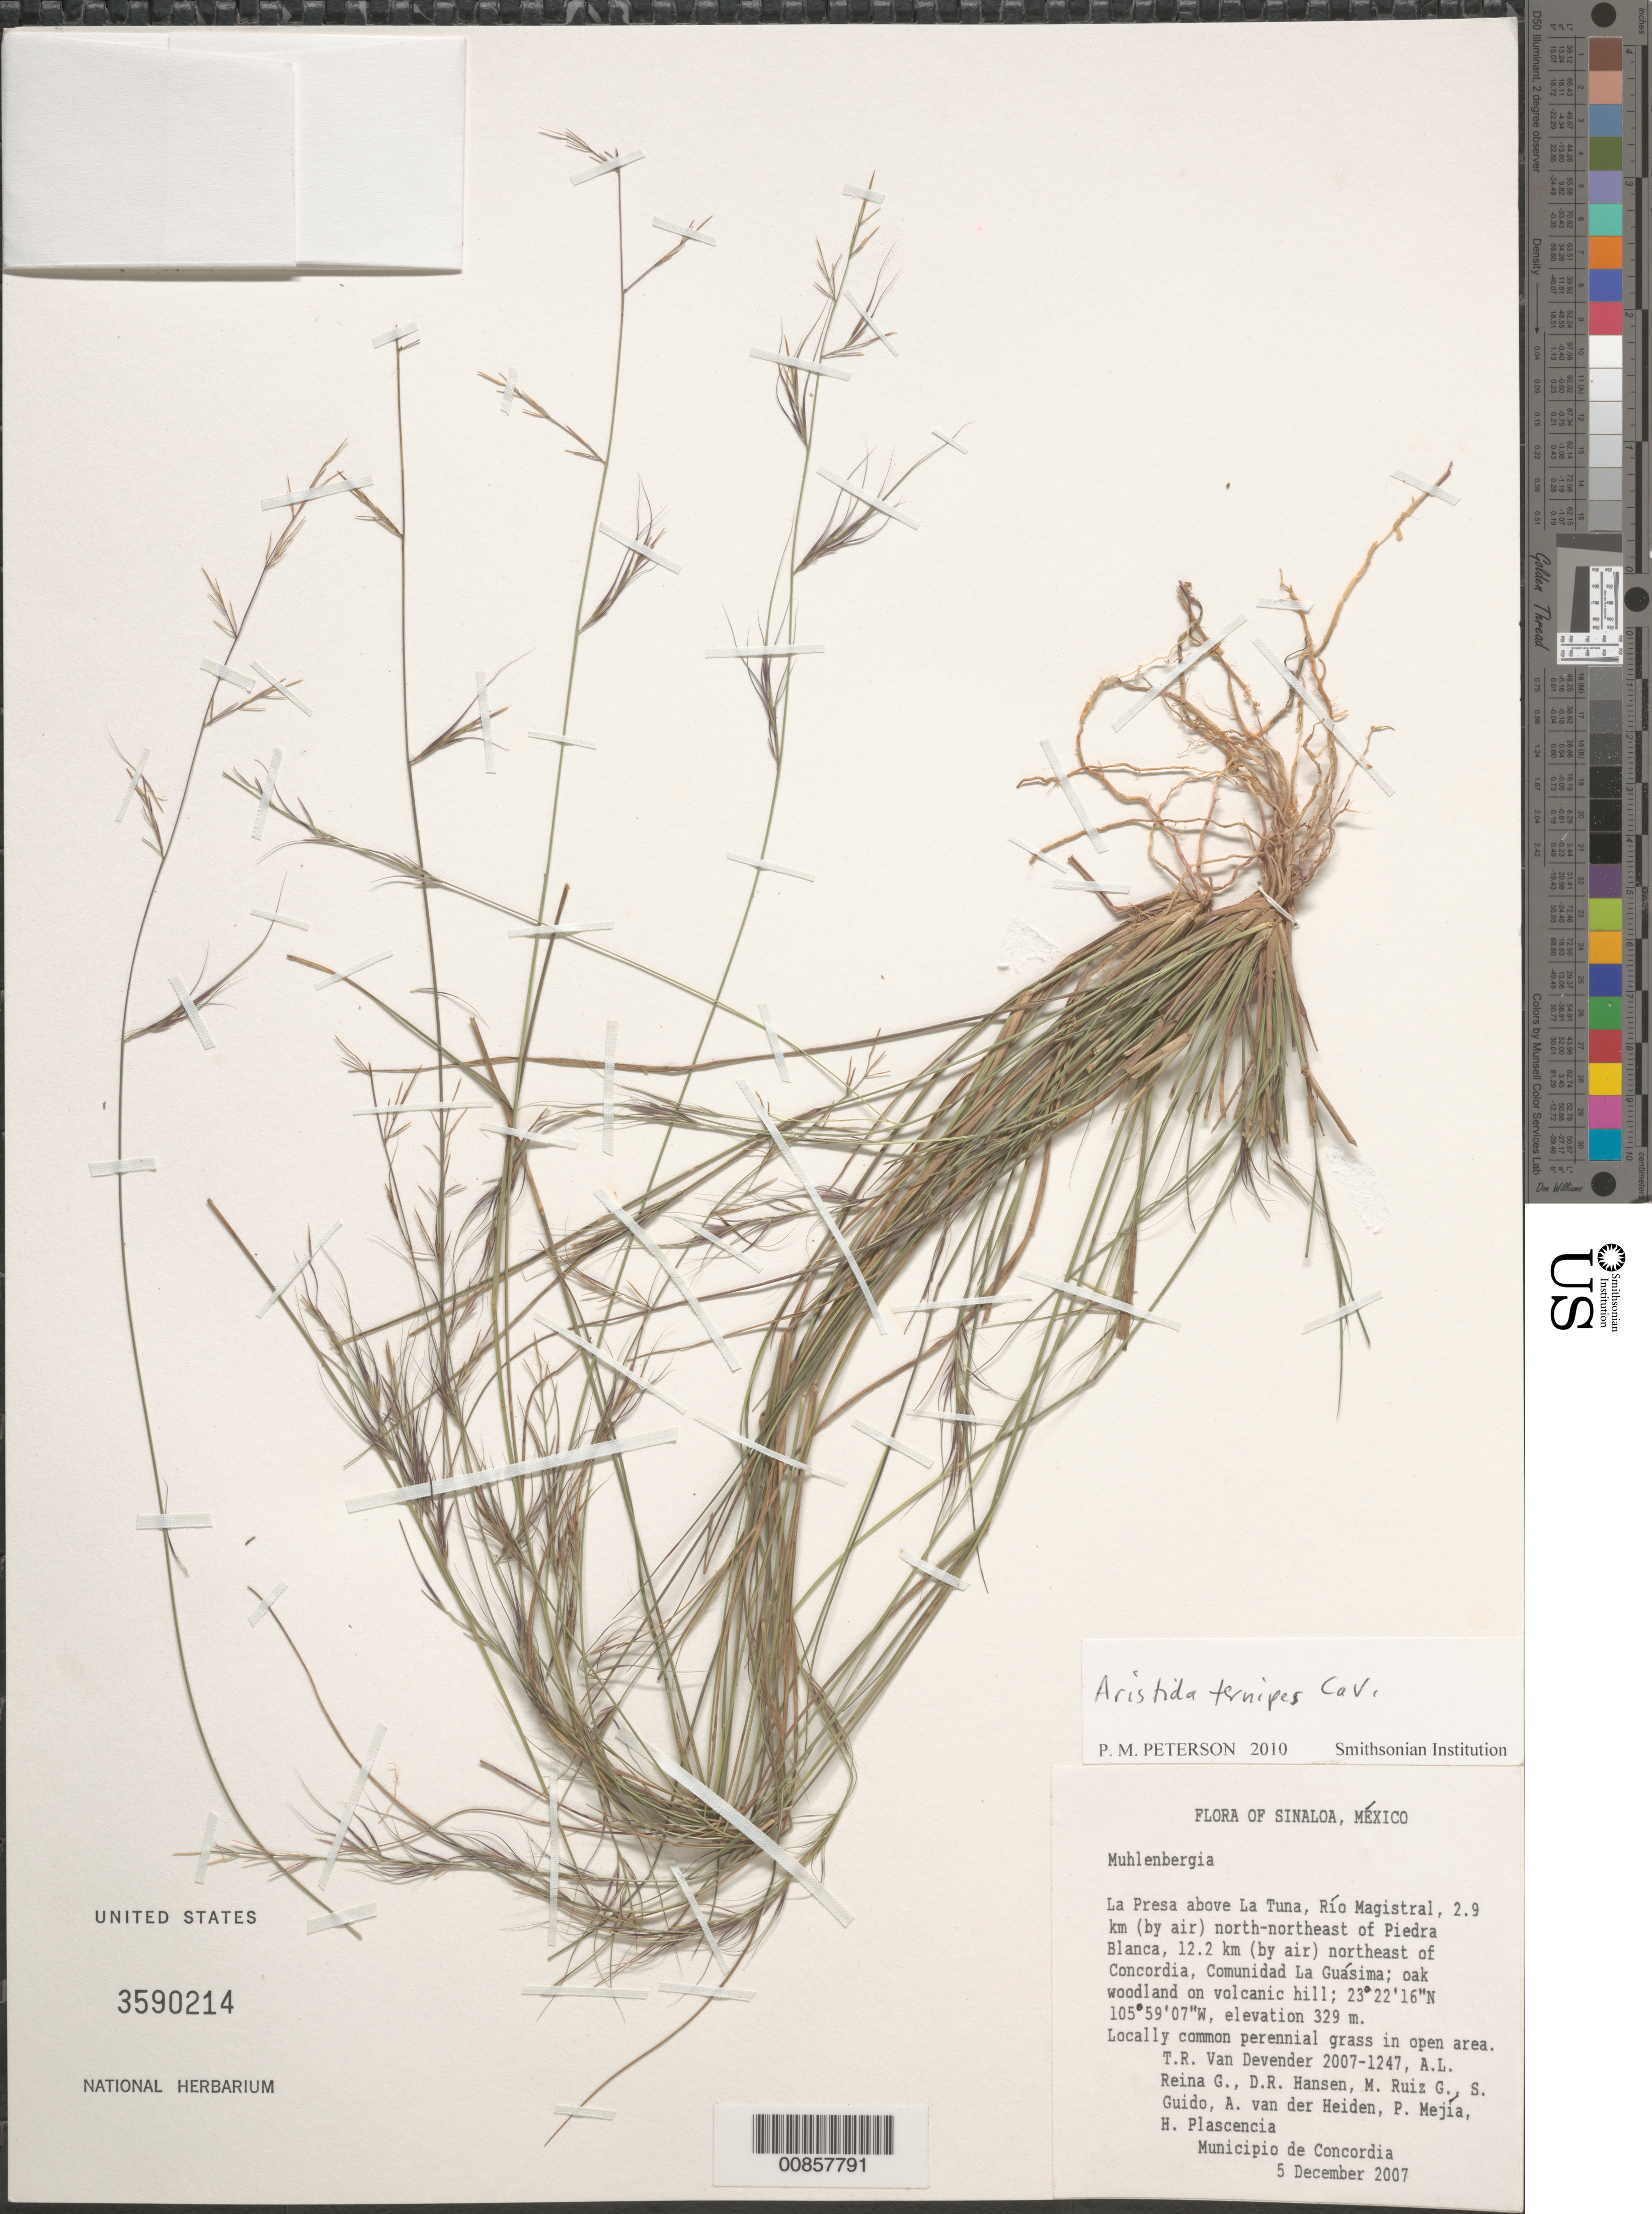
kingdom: Plantae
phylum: Tracheophyta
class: Liliopsida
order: Poales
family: Poaceae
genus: Aristida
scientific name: Aristida ternipes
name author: Cav.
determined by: Peterson, Paul M., (BOT), Smithsonian Institution - National Museum of Natural History (UNITED STATES)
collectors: T. R. Van Devender, A. L. Reina G., D. R. Hansen, M. Ruiz G., S. Guido S., A. M. van der Heiden, P. Mejía & H. Plascencia G.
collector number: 2007-1247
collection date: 2007-12-05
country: Mexico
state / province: Sinaloa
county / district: Concordia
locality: La Presa above La Tuna, Río Magistral, 2.9 km (by air) NNE of Piedra Blanca, 12.2 km (by air) NE of Concordia, Comundad La Guásima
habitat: Oak woodland on volcanic hill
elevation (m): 329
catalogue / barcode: US 3590214